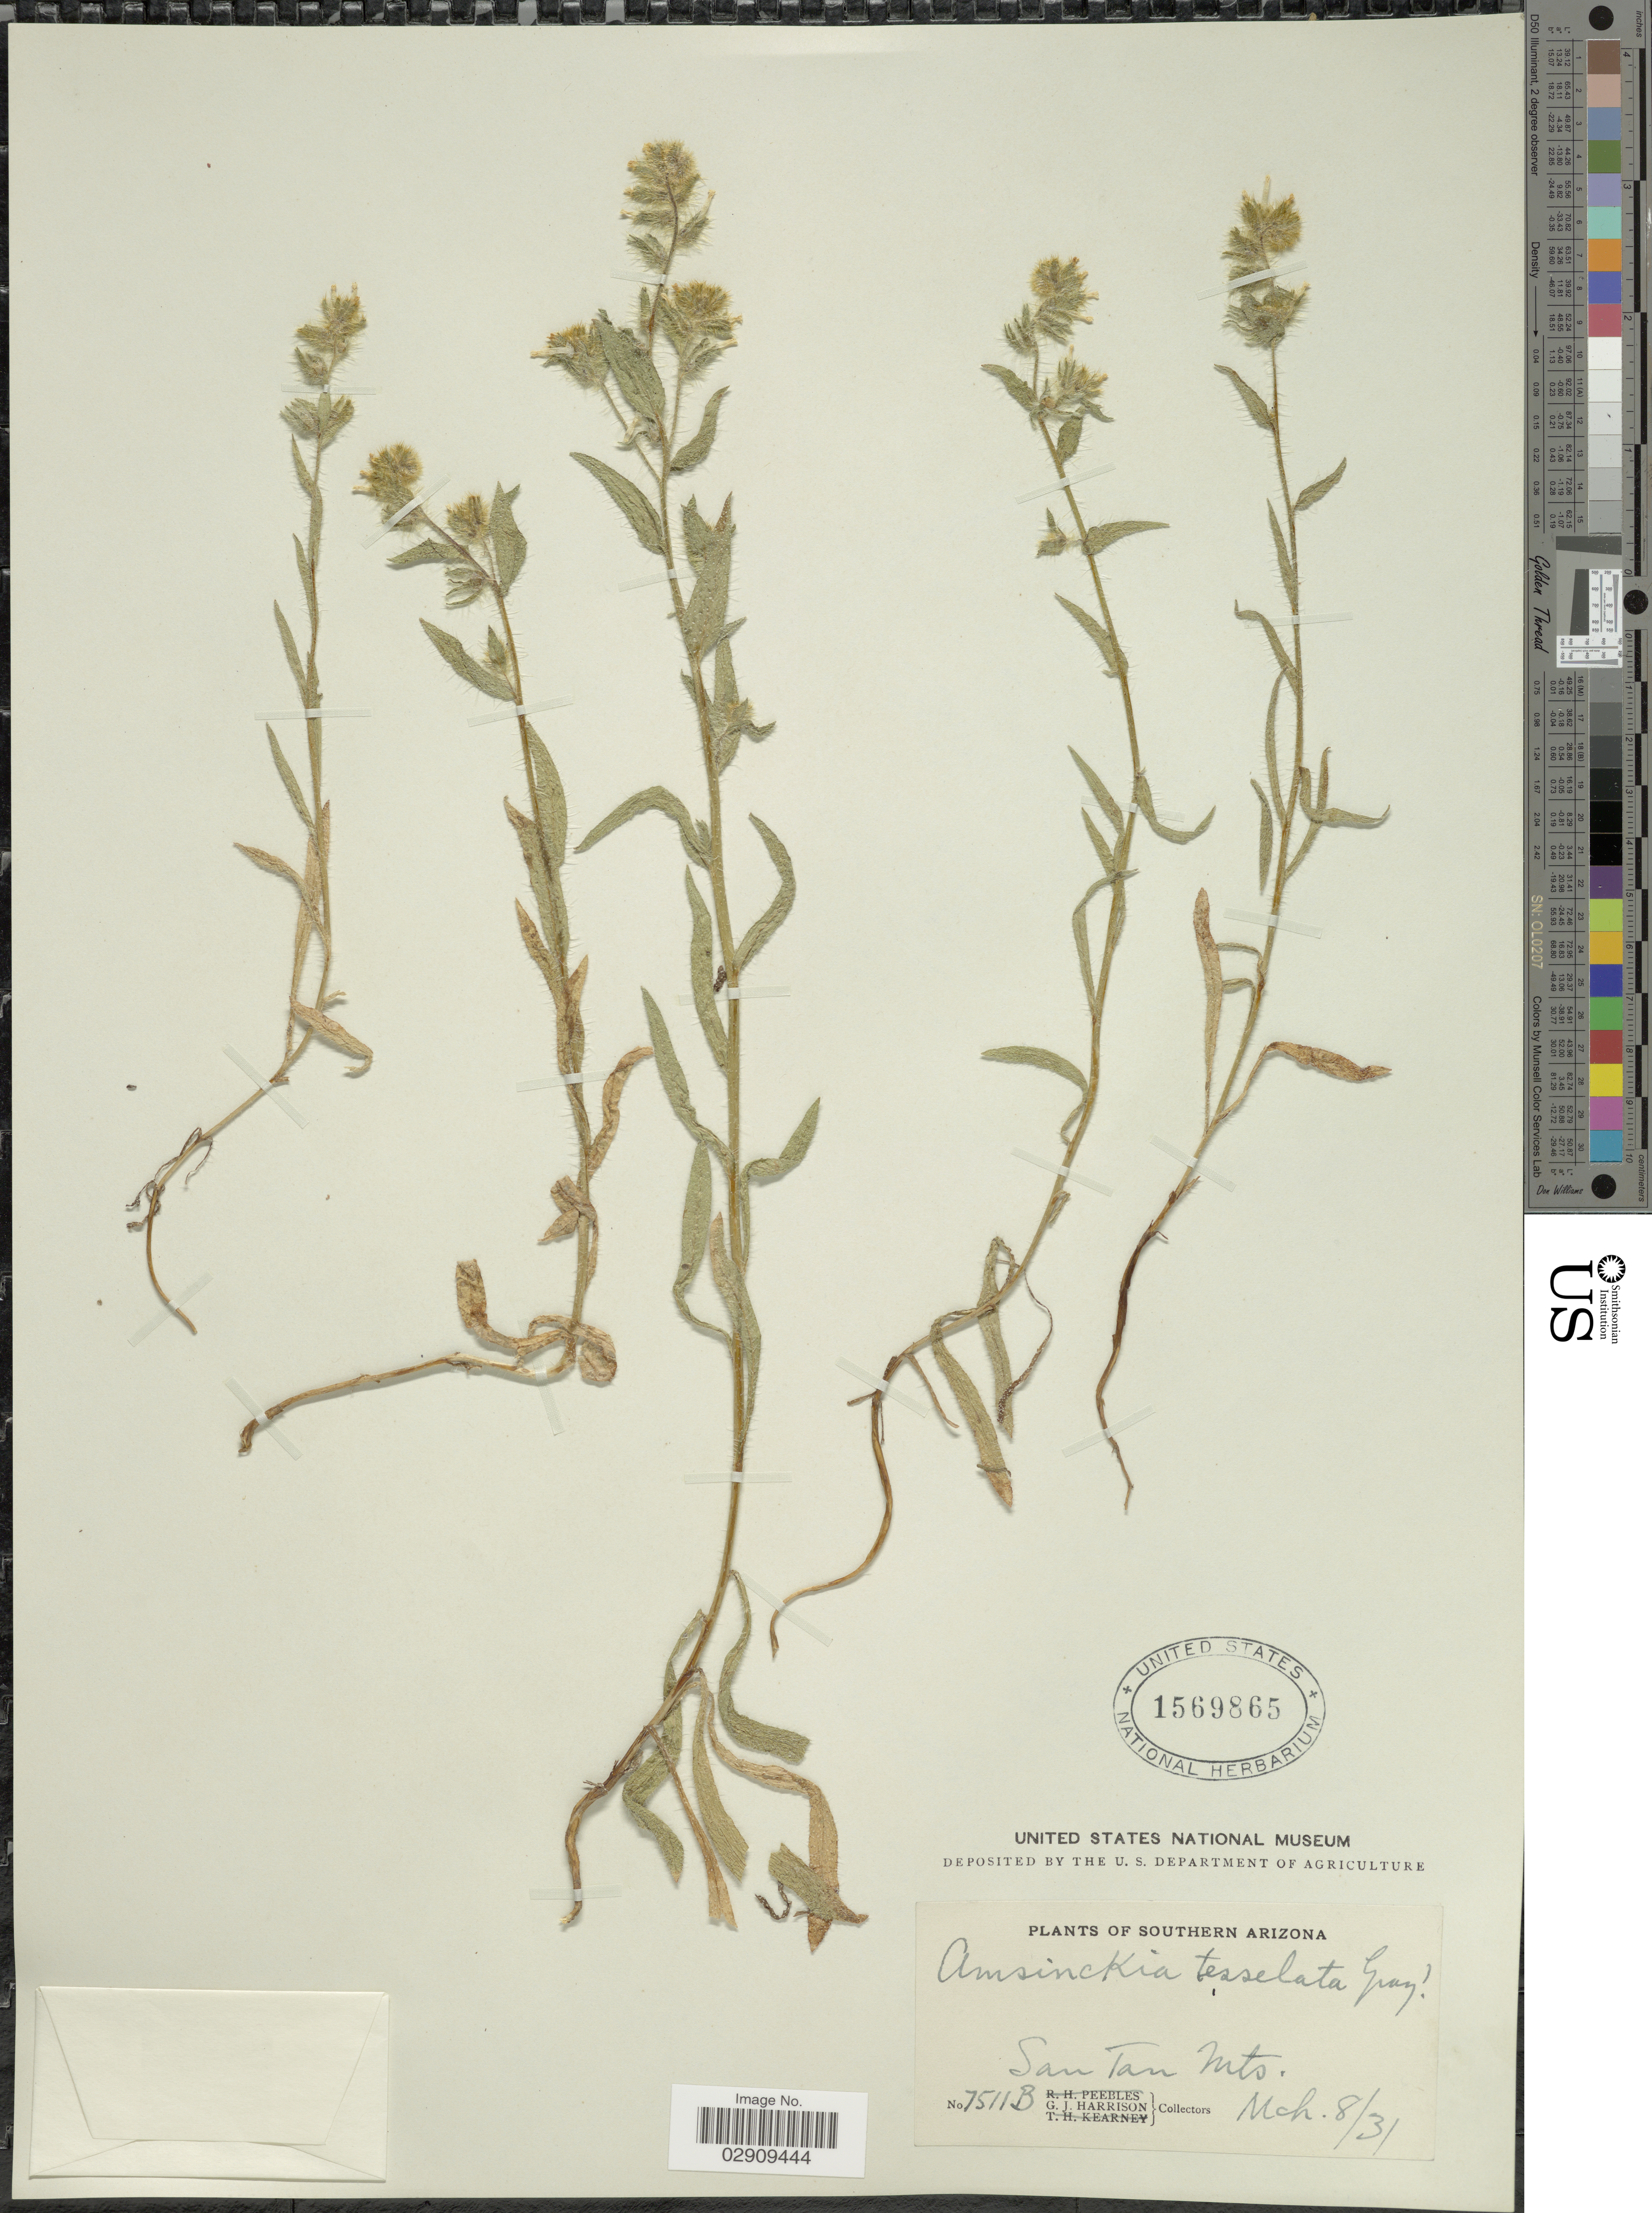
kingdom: Plantae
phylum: Tracheophyta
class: Magnoliopsida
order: Boraginales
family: Boraginaceae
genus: Amsinckia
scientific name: Amsinckia tessellata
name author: A. Gray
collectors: G. J. Harrison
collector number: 7511B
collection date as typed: Transcribed d/m/y: 8/3/31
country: United States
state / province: Arizona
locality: Southern Arizona. San Tan Mts.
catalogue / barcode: US 1569865